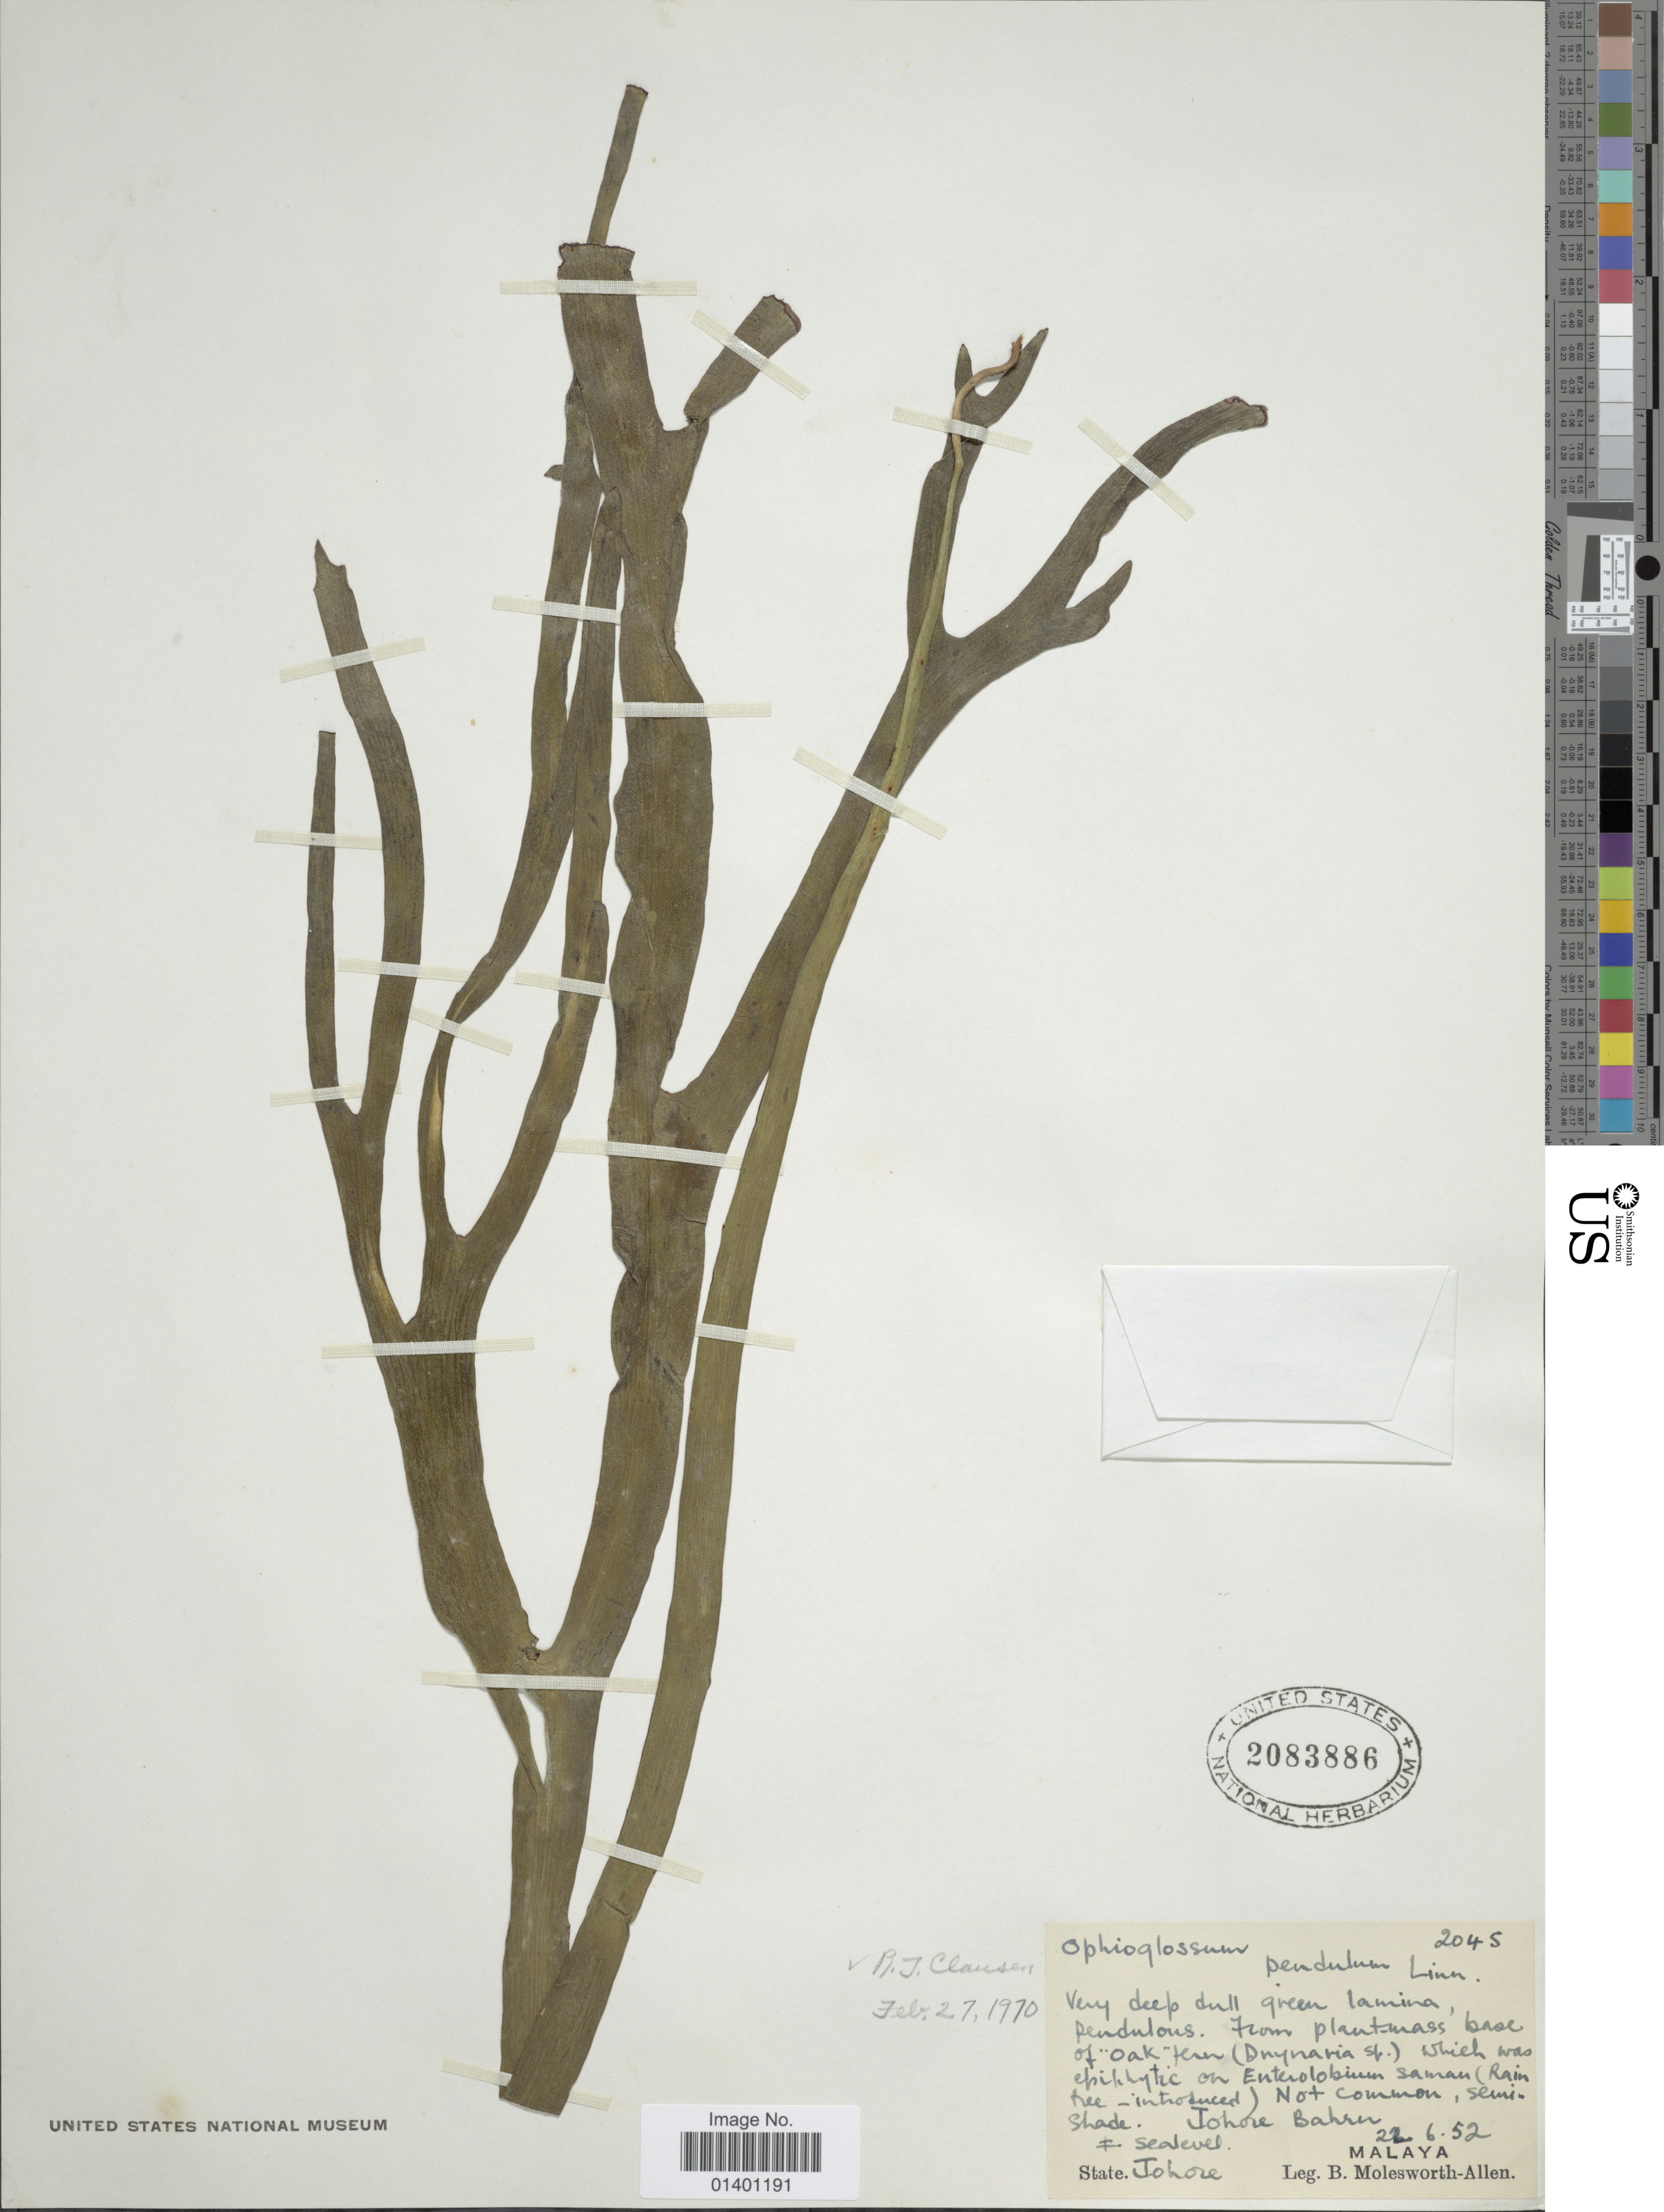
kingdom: Plantae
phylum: Tracheophyta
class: Polypodiopsida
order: Ophioglossales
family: Ophioglossaceae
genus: Ophioglossum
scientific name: Ophioglossum pendulum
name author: L.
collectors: B. E. G. Molesworth-Allen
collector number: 2045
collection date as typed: Transcribed d/m/y: 22/6/52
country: Malaysia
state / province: Johor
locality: Johore Bahrer, Johore, Malaya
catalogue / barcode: US 2083886